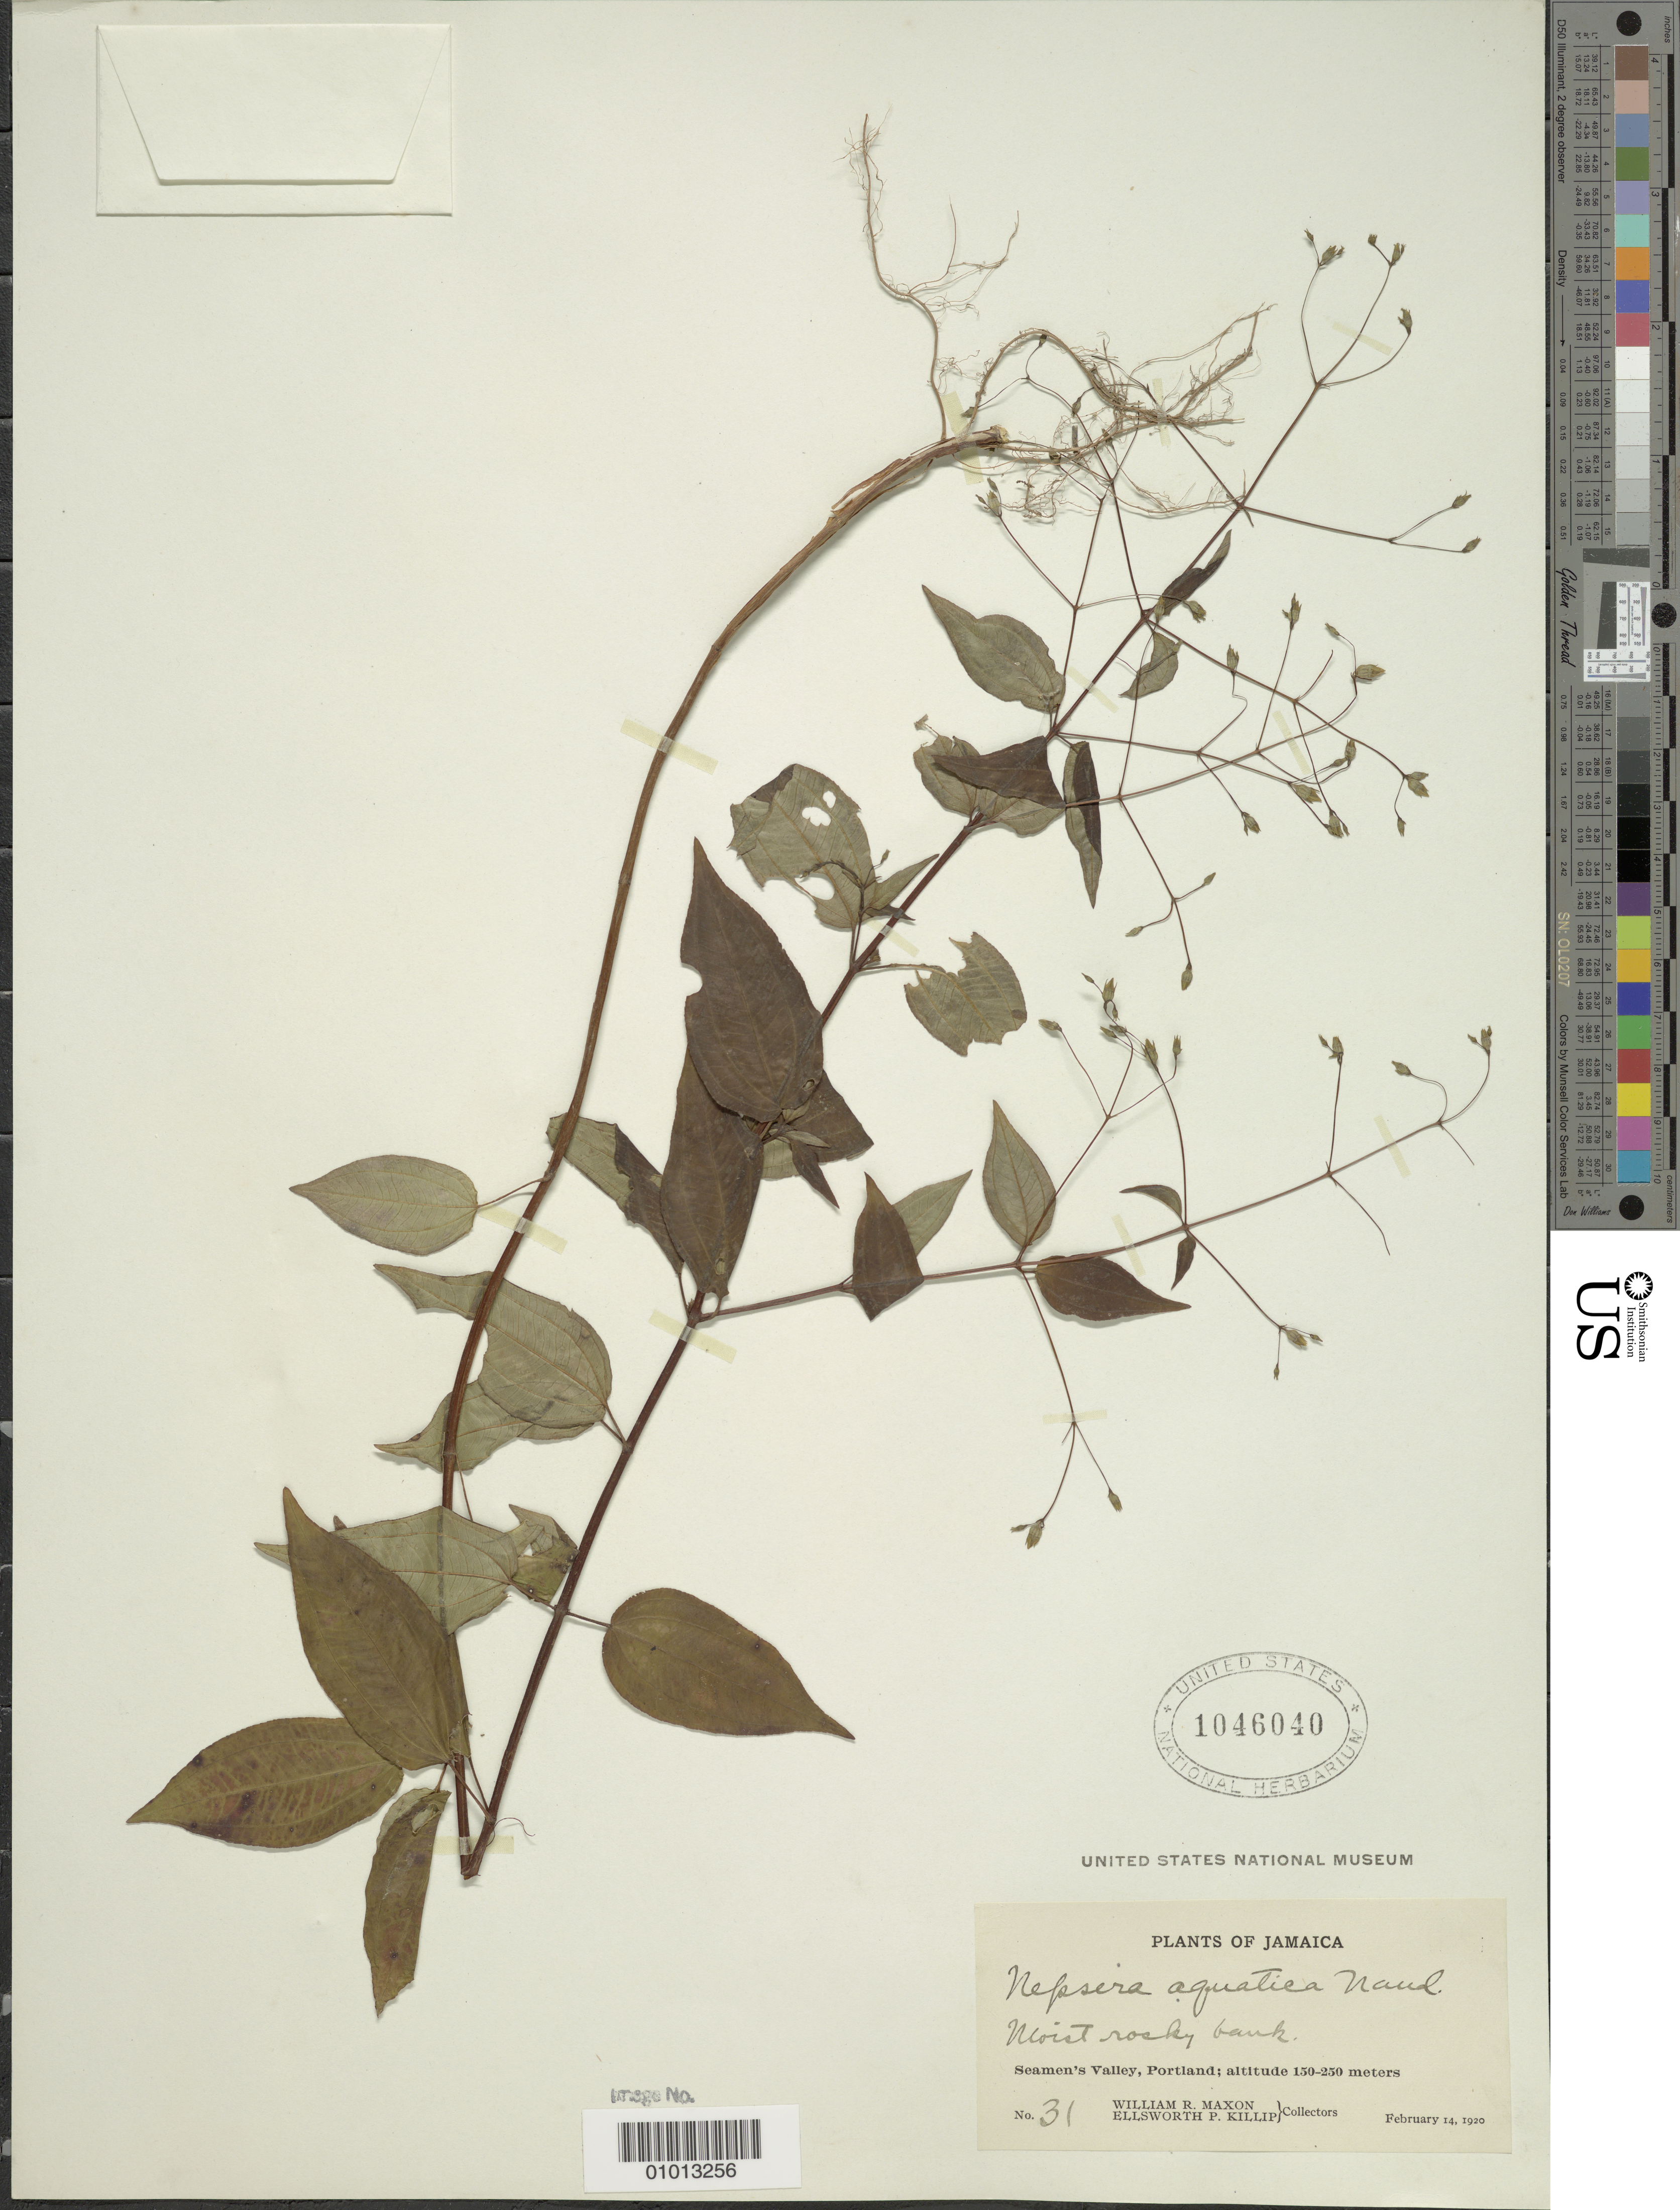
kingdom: Plantae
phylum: Tracheophyta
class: Magnoliopsida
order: Myrtales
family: Melastomataceae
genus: Nepsera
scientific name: Nepsera aquatica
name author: (Aubl.) Naudin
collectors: W. R. Maxon & E. P. Killip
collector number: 31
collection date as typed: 14 Feb 1920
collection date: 1920-02-14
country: Jamaica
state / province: Portland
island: Jamaica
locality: Seamen's Valley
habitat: Moist rocky bank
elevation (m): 150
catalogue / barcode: US 1046040